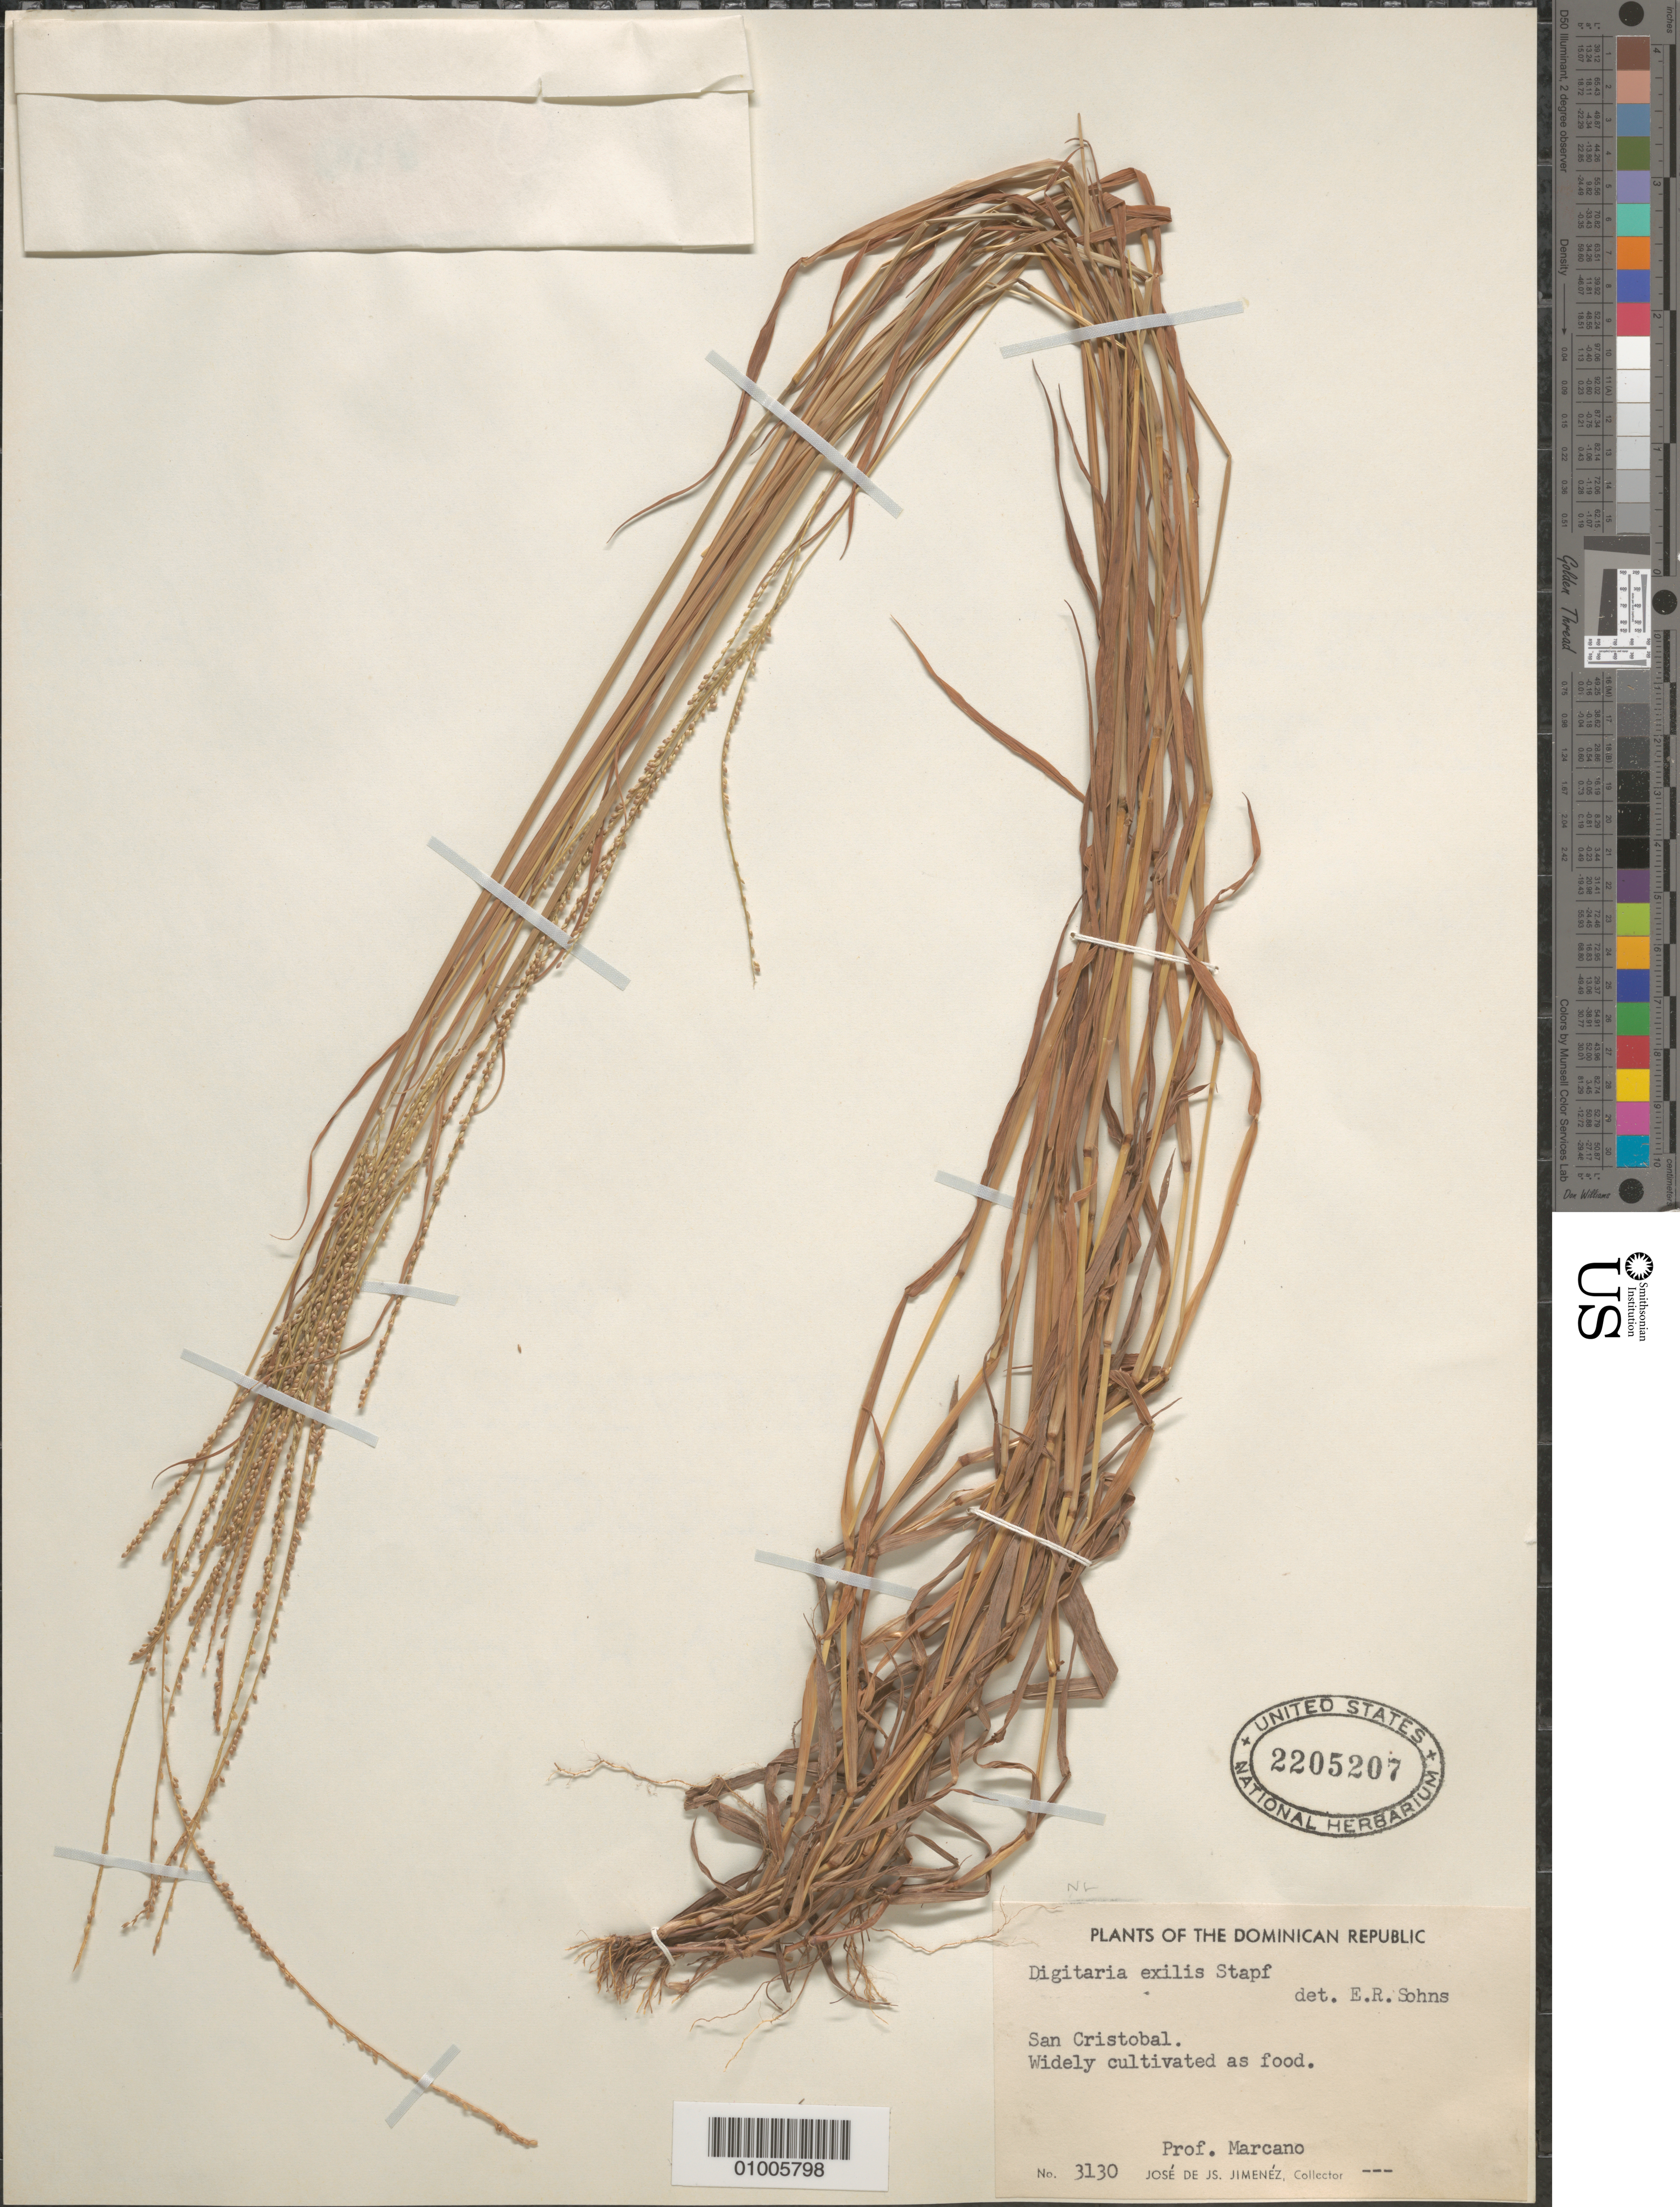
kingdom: Plantae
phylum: Tracheophyta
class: Liliopsida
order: Poales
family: Poaceae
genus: Digitaria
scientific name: Digitaria exilis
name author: Stapf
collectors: E. R. Sohns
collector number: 3130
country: Dominican Republic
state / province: San Cristóbal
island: Hispaniola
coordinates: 0 N, 0 E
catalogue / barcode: US 2205207